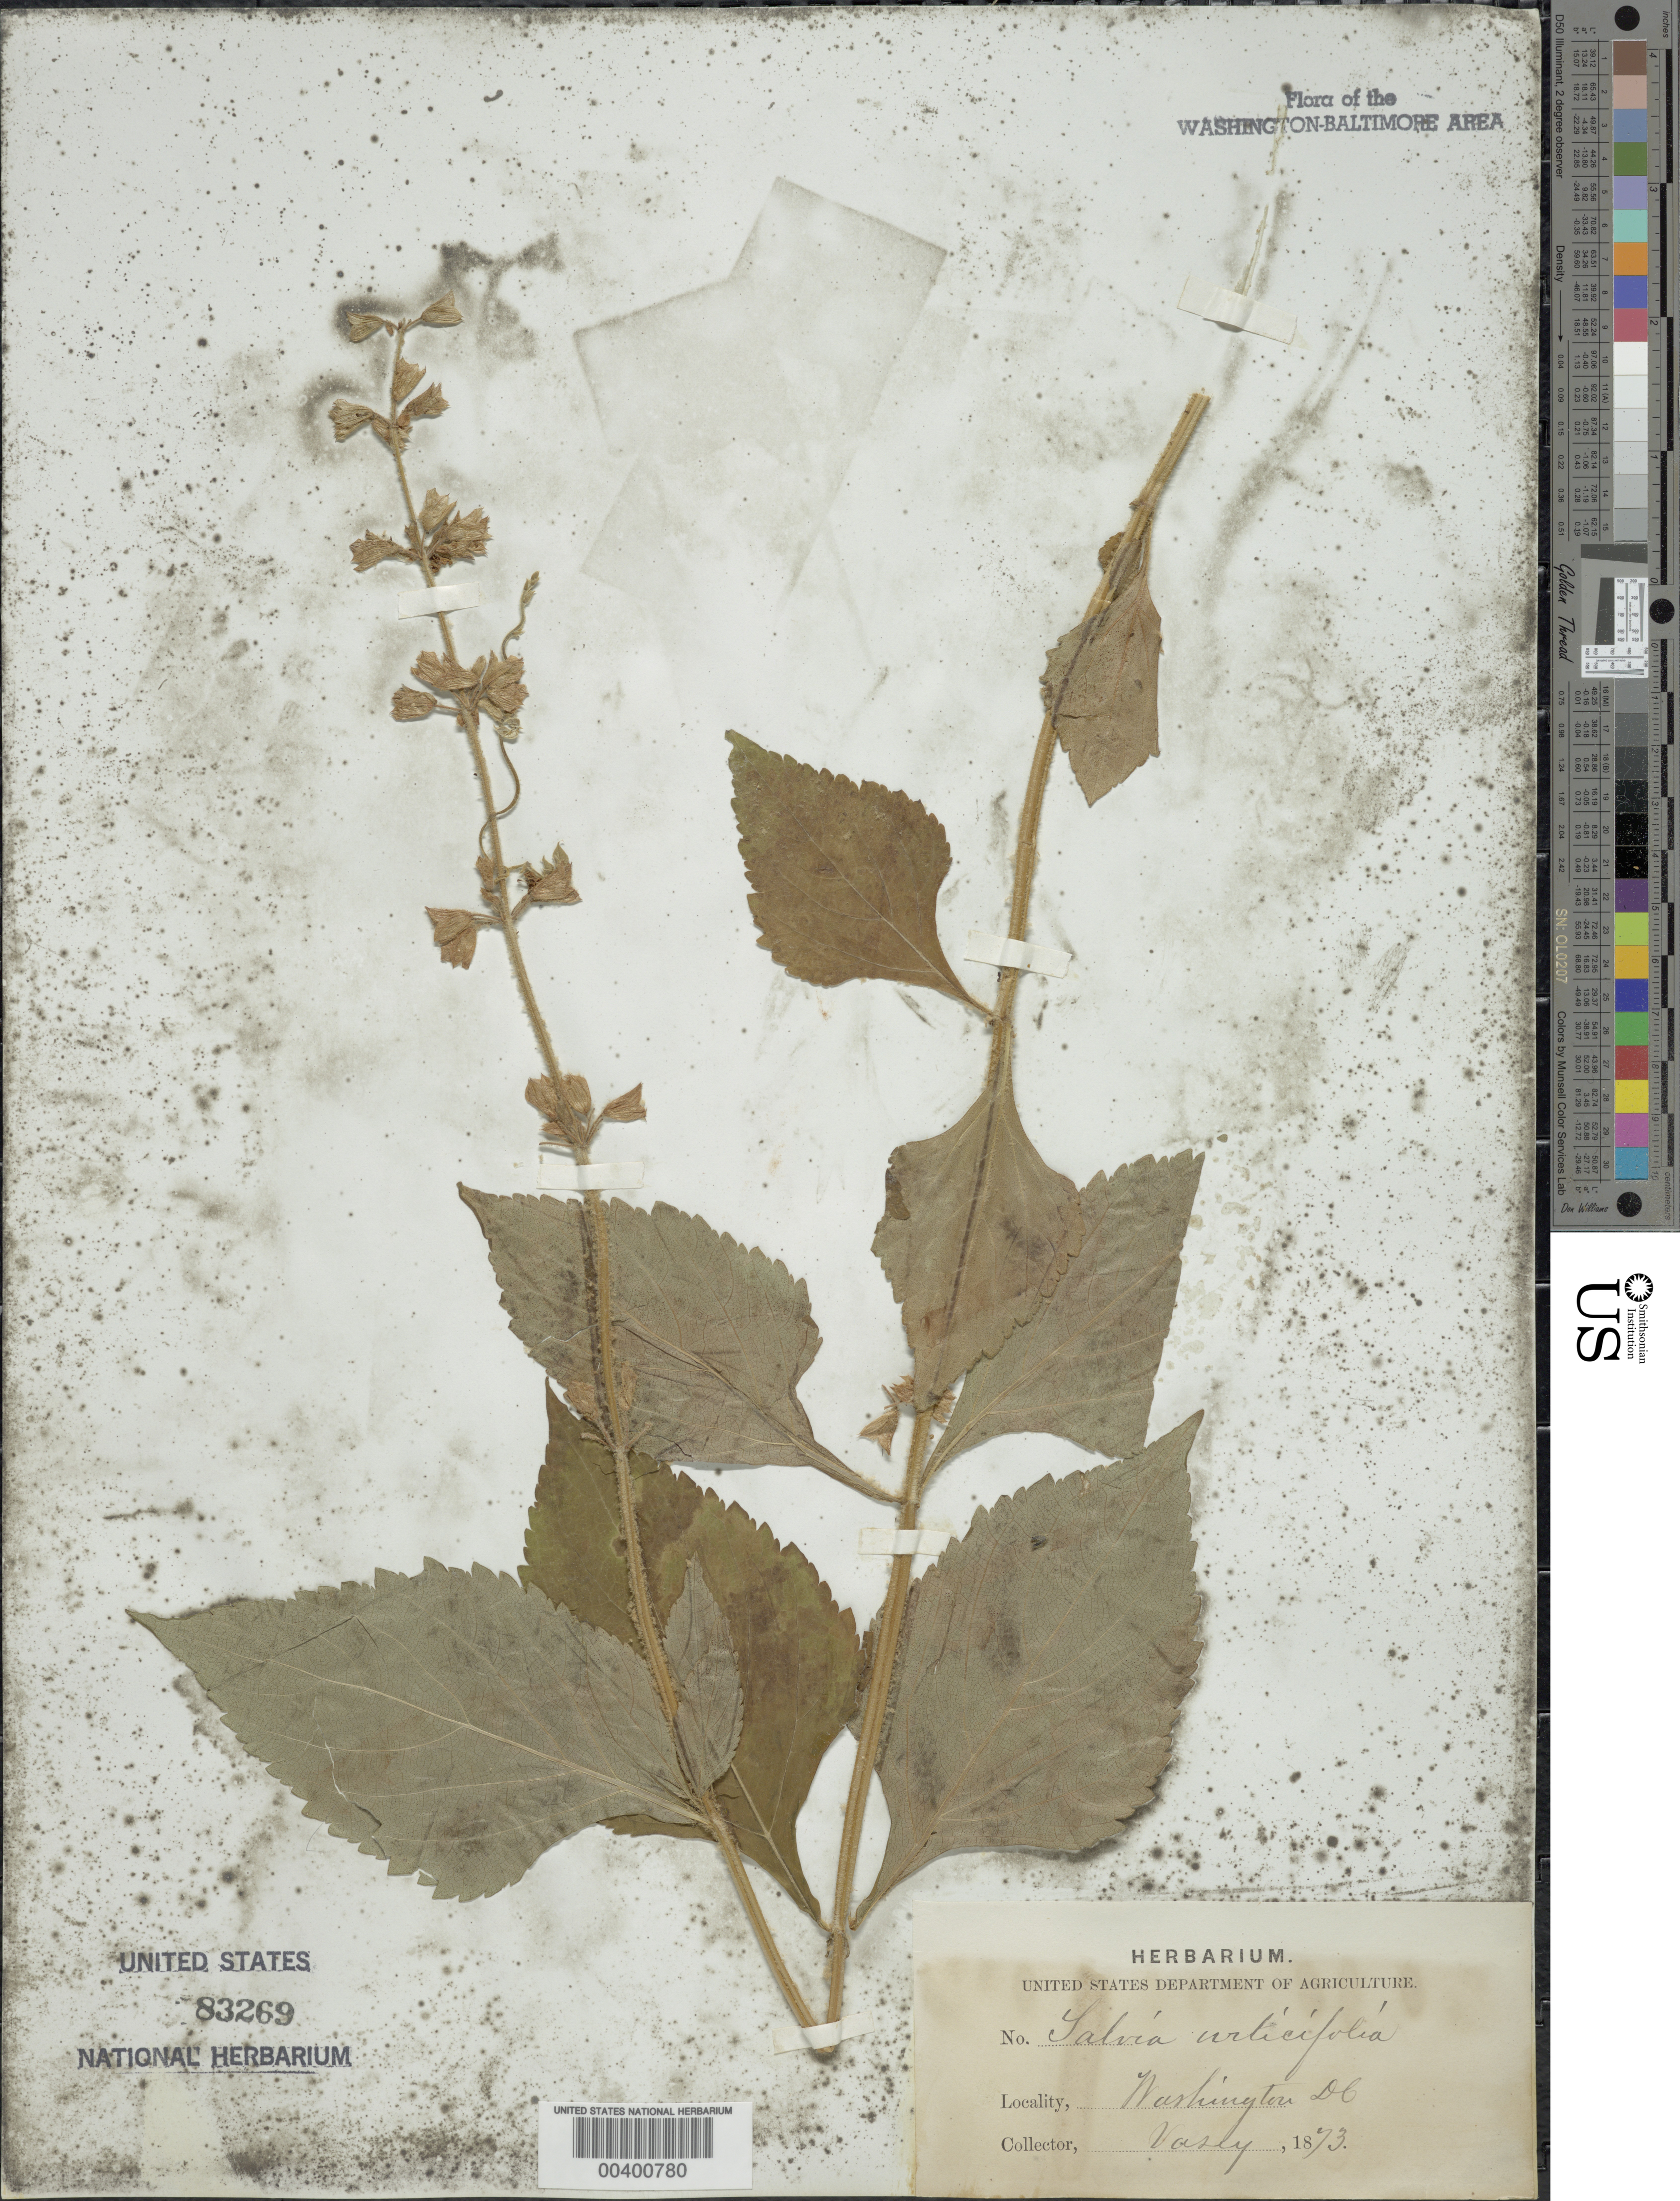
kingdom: Plantae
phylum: Tracheophyta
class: Magnoliopsida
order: Lamiales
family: Lamiaceae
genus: Salvia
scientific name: Salvia urticifolia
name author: L.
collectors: G. Vasey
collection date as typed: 1873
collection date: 1873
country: United States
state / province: District of Columbia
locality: Washington DC area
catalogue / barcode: US 83269